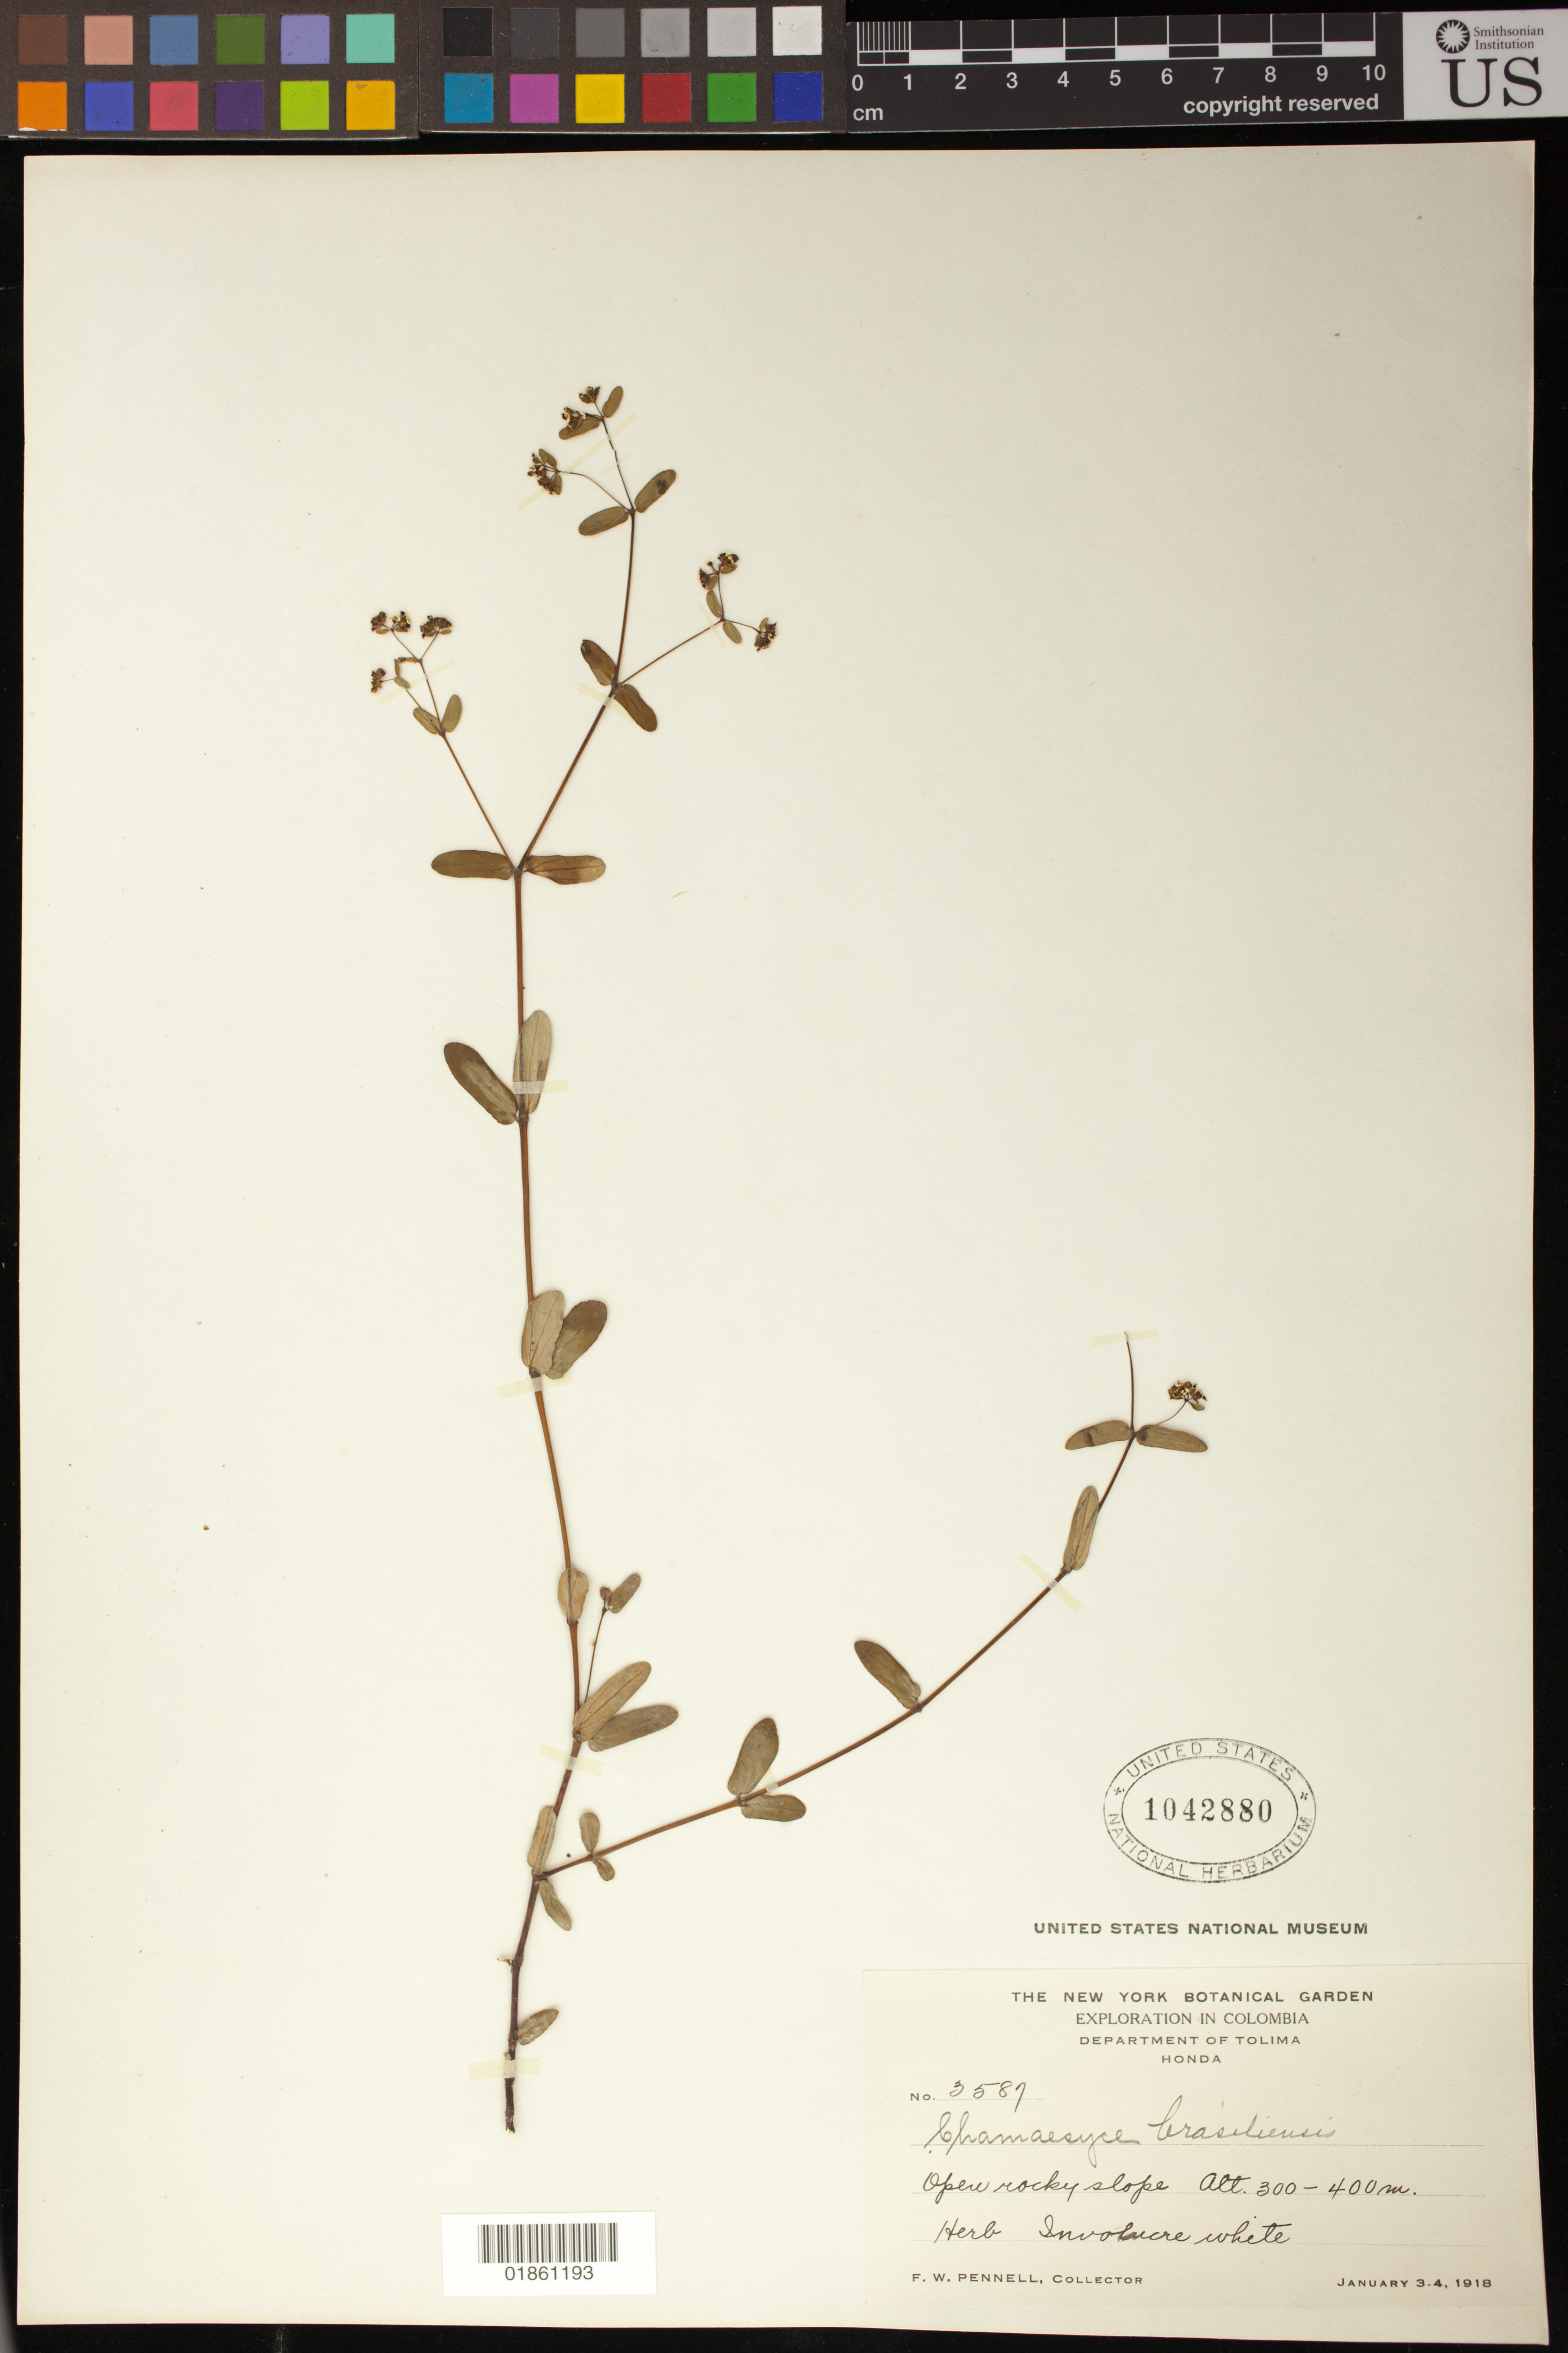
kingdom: Plantae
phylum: Tracheophyta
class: Magnoliopsida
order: Malpighiales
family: Euphorbiaceae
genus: Euphorbia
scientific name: Euphorbia hyssopifolia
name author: L.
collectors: F. W. Pennell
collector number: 3587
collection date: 1918-01-03/1918-01-04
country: Colombia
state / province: Tolima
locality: Honda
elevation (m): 300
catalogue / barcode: US 1042880